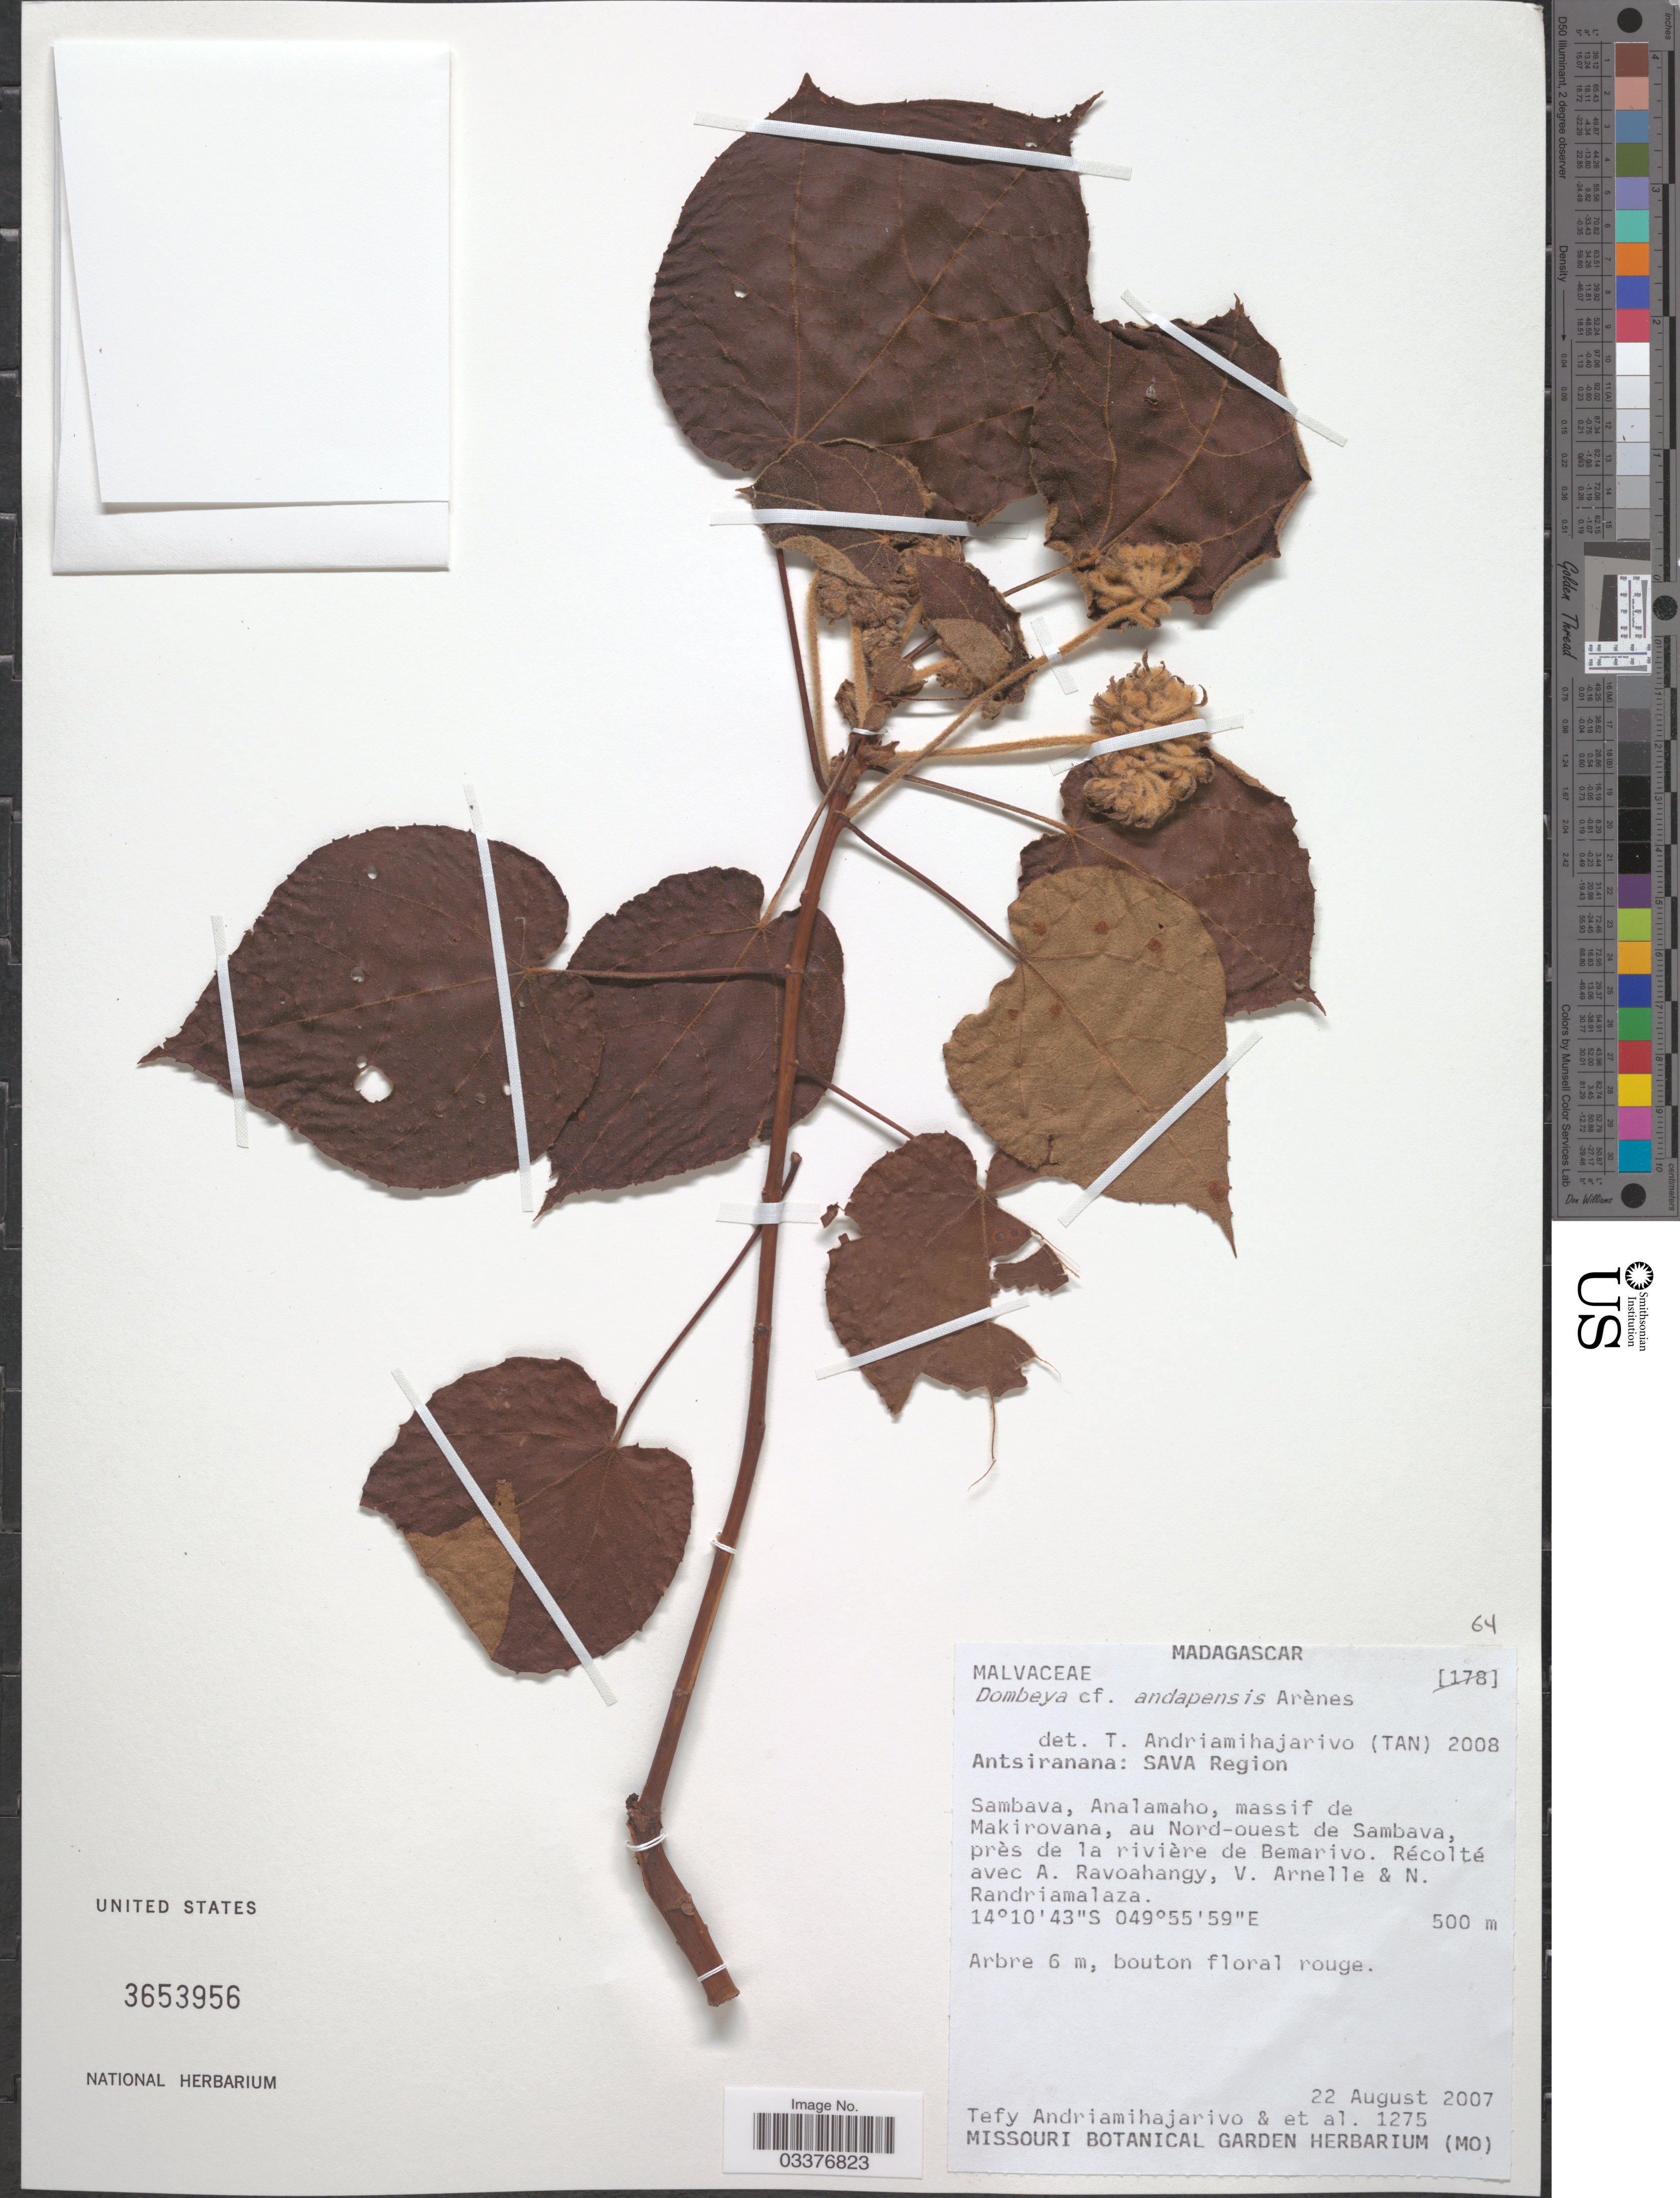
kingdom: Plantae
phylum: Tracheophyta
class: Magnoliopsida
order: Malvales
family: Malvaceae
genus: Dombeya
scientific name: Dombeya andapensis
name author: Arènes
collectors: T. H. Andriamihajarivo, A. Ravoahangy, V. Arnelle & N. Randriamalaza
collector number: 1275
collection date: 2007-08-22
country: Madagascar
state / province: Sava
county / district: Sambava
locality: Sava Region. Sambava, Analamaho, massif de Makirovana, au Nord-ouest de Sambava, près de la rivière de Bemarivo.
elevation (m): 500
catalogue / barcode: US 3653956